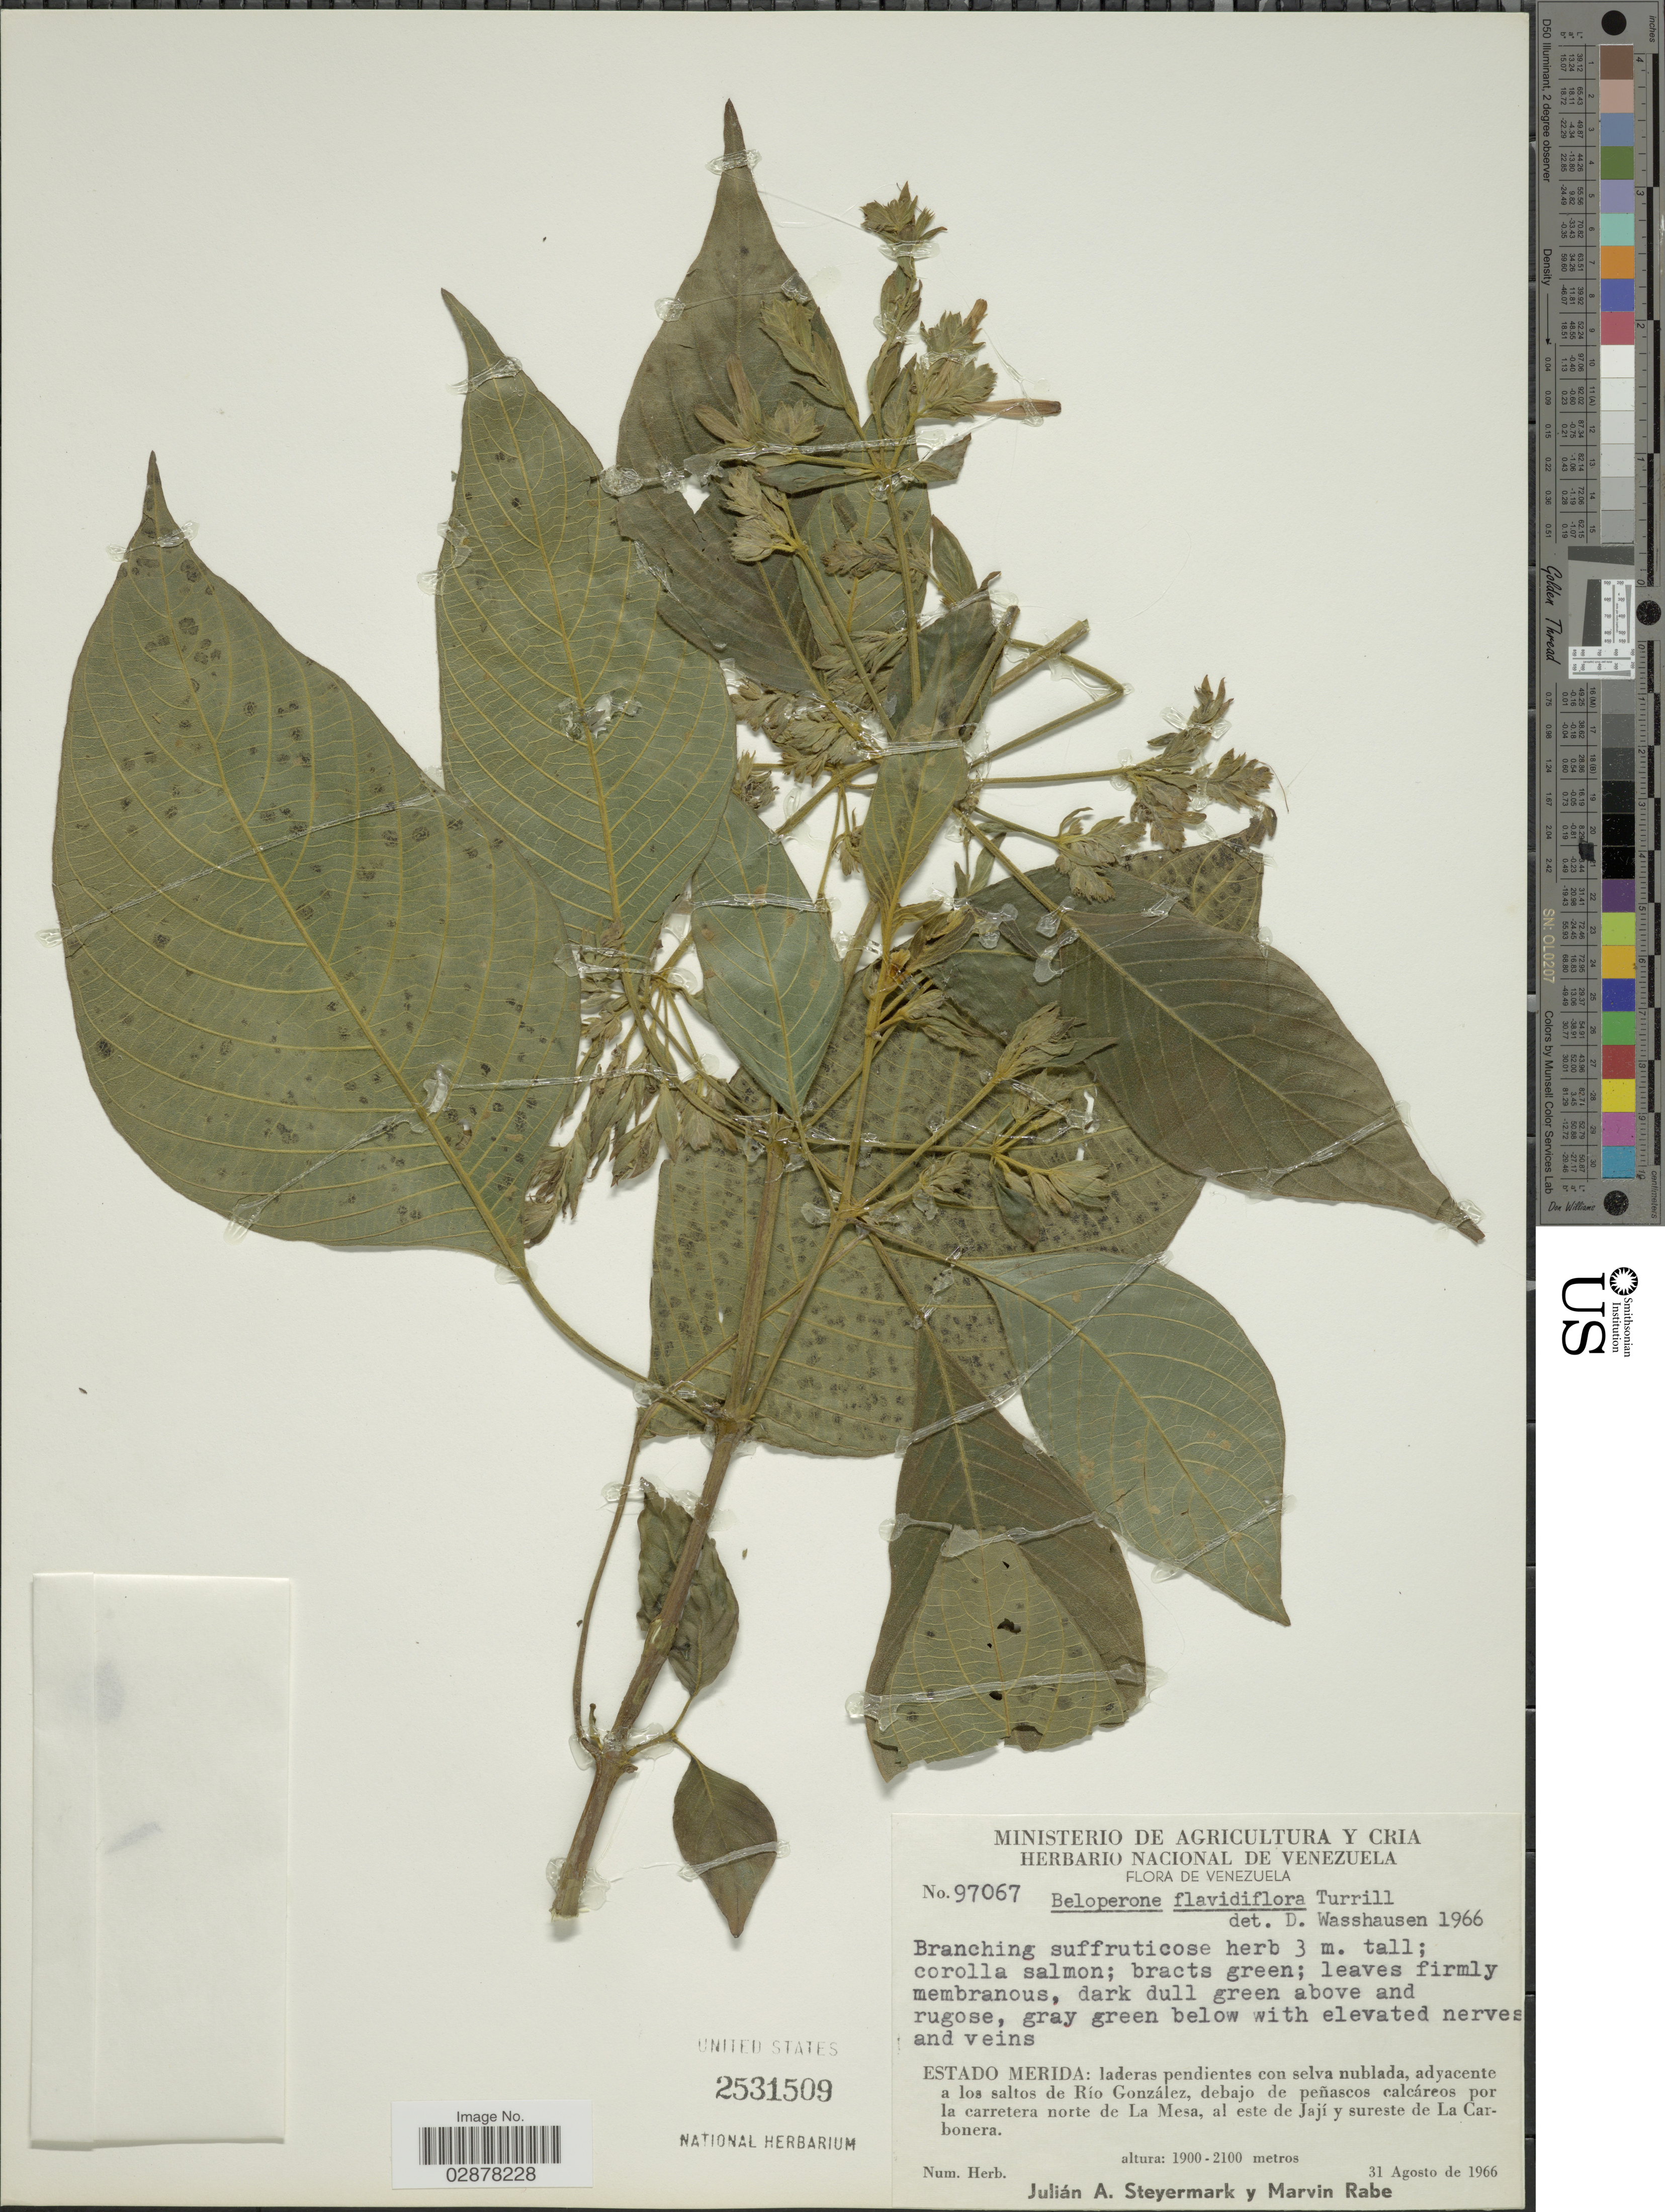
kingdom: Plantae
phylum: Tracheophyta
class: Magnoliopsida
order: Lamiales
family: Acanthaceae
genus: Justicia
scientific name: Justicia chrysocoma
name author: Leonard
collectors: J. Steyermark & M. Rabe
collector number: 97067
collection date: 1966-08-31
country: Venezuela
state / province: Mérida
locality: Laderas pendientes con selva nublada, adyacente a los saltos de Río González, debajo de peñascos calcáreos por la carretera norte de La Mesa, al este de Jají y sureste de La Carbonera.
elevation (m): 1900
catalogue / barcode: US 2531509